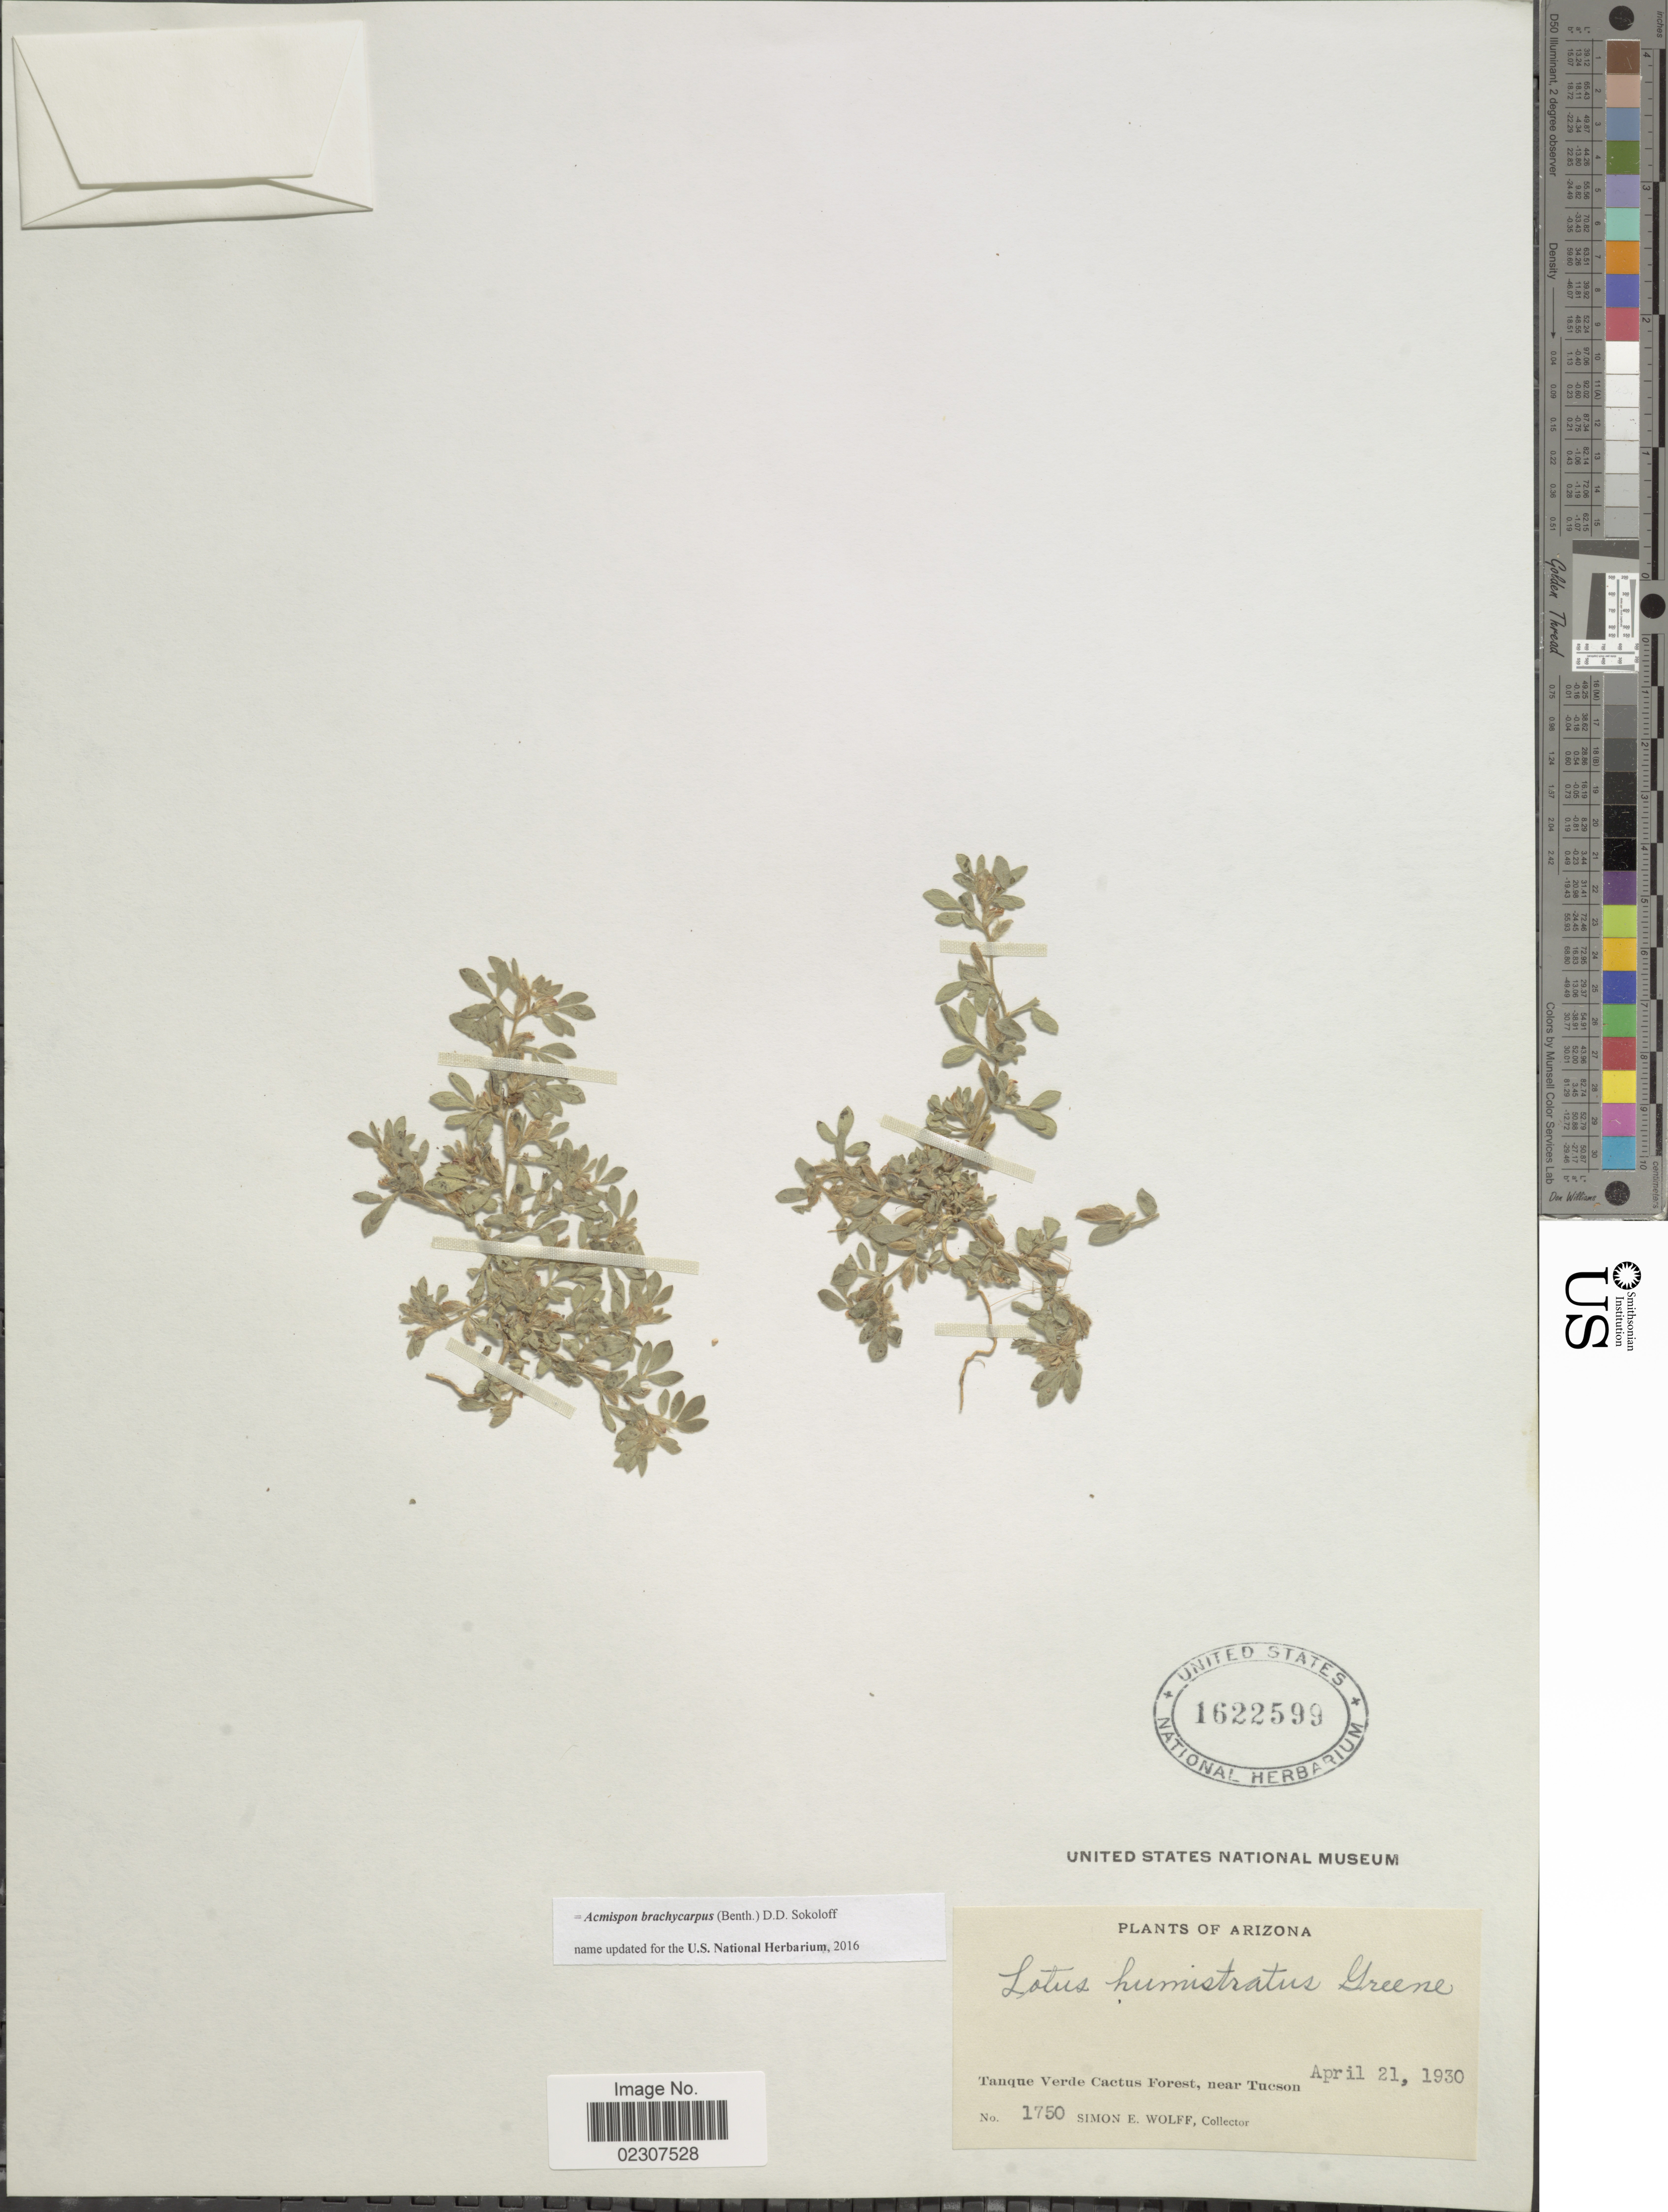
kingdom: Plantae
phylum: Tracheophyta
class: Magnoliopsida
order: Fabales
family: Fabaceae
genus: Acmispon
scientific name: Acmispon brachycarpus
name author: (Benth.) D.D. Sokoloff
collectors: S. E. Wolff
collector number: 1750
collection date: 1930-04-21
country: United States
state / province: Arizona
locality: Tanque Verde Cactus Forest, near Tucson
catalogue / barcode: US 1622599